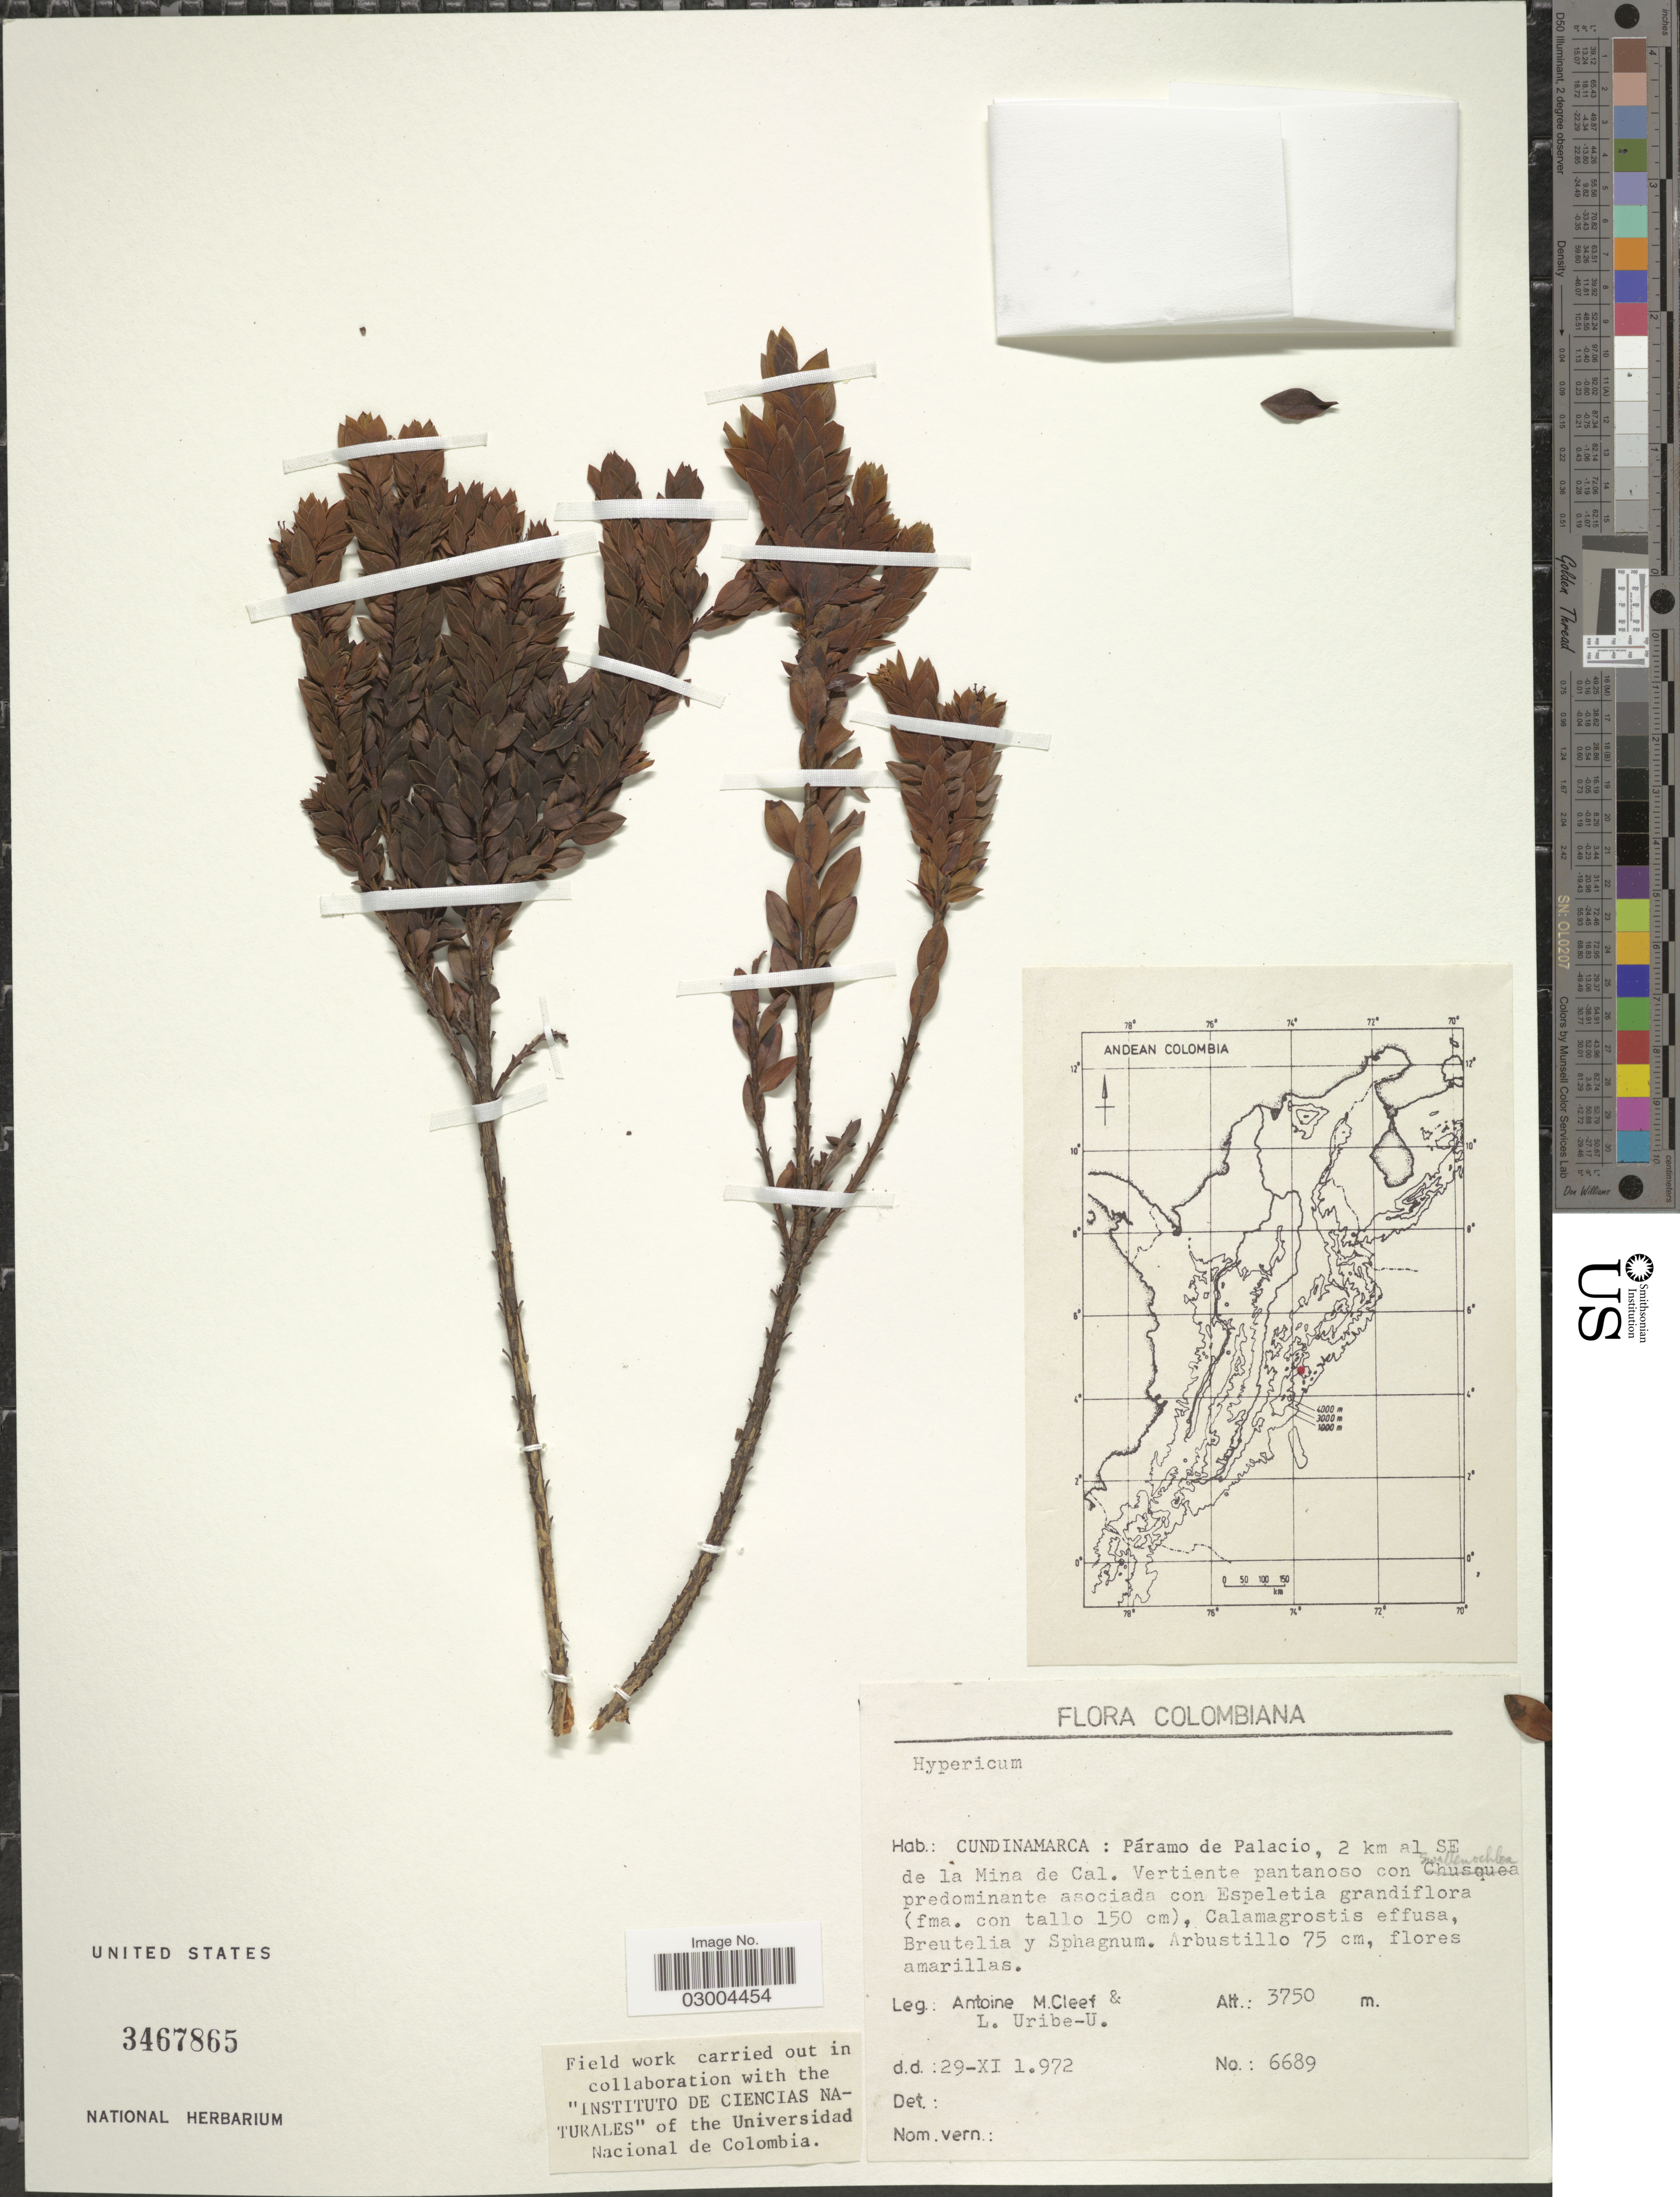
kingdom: Plantae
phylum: Tracheophyta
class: Magnoliopsida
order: Malpighiales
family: Hypericaceae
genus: Hypericum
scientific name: Hypericum sp.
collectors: A. M. Cleef & L. Uribe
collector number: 6689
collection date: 1972-11-29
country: Colombia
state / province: Cundinamarca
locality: Páramo de Palacio, 2 km al SE de la Mina de Cal.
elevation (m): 3750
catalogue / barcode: US 3467865